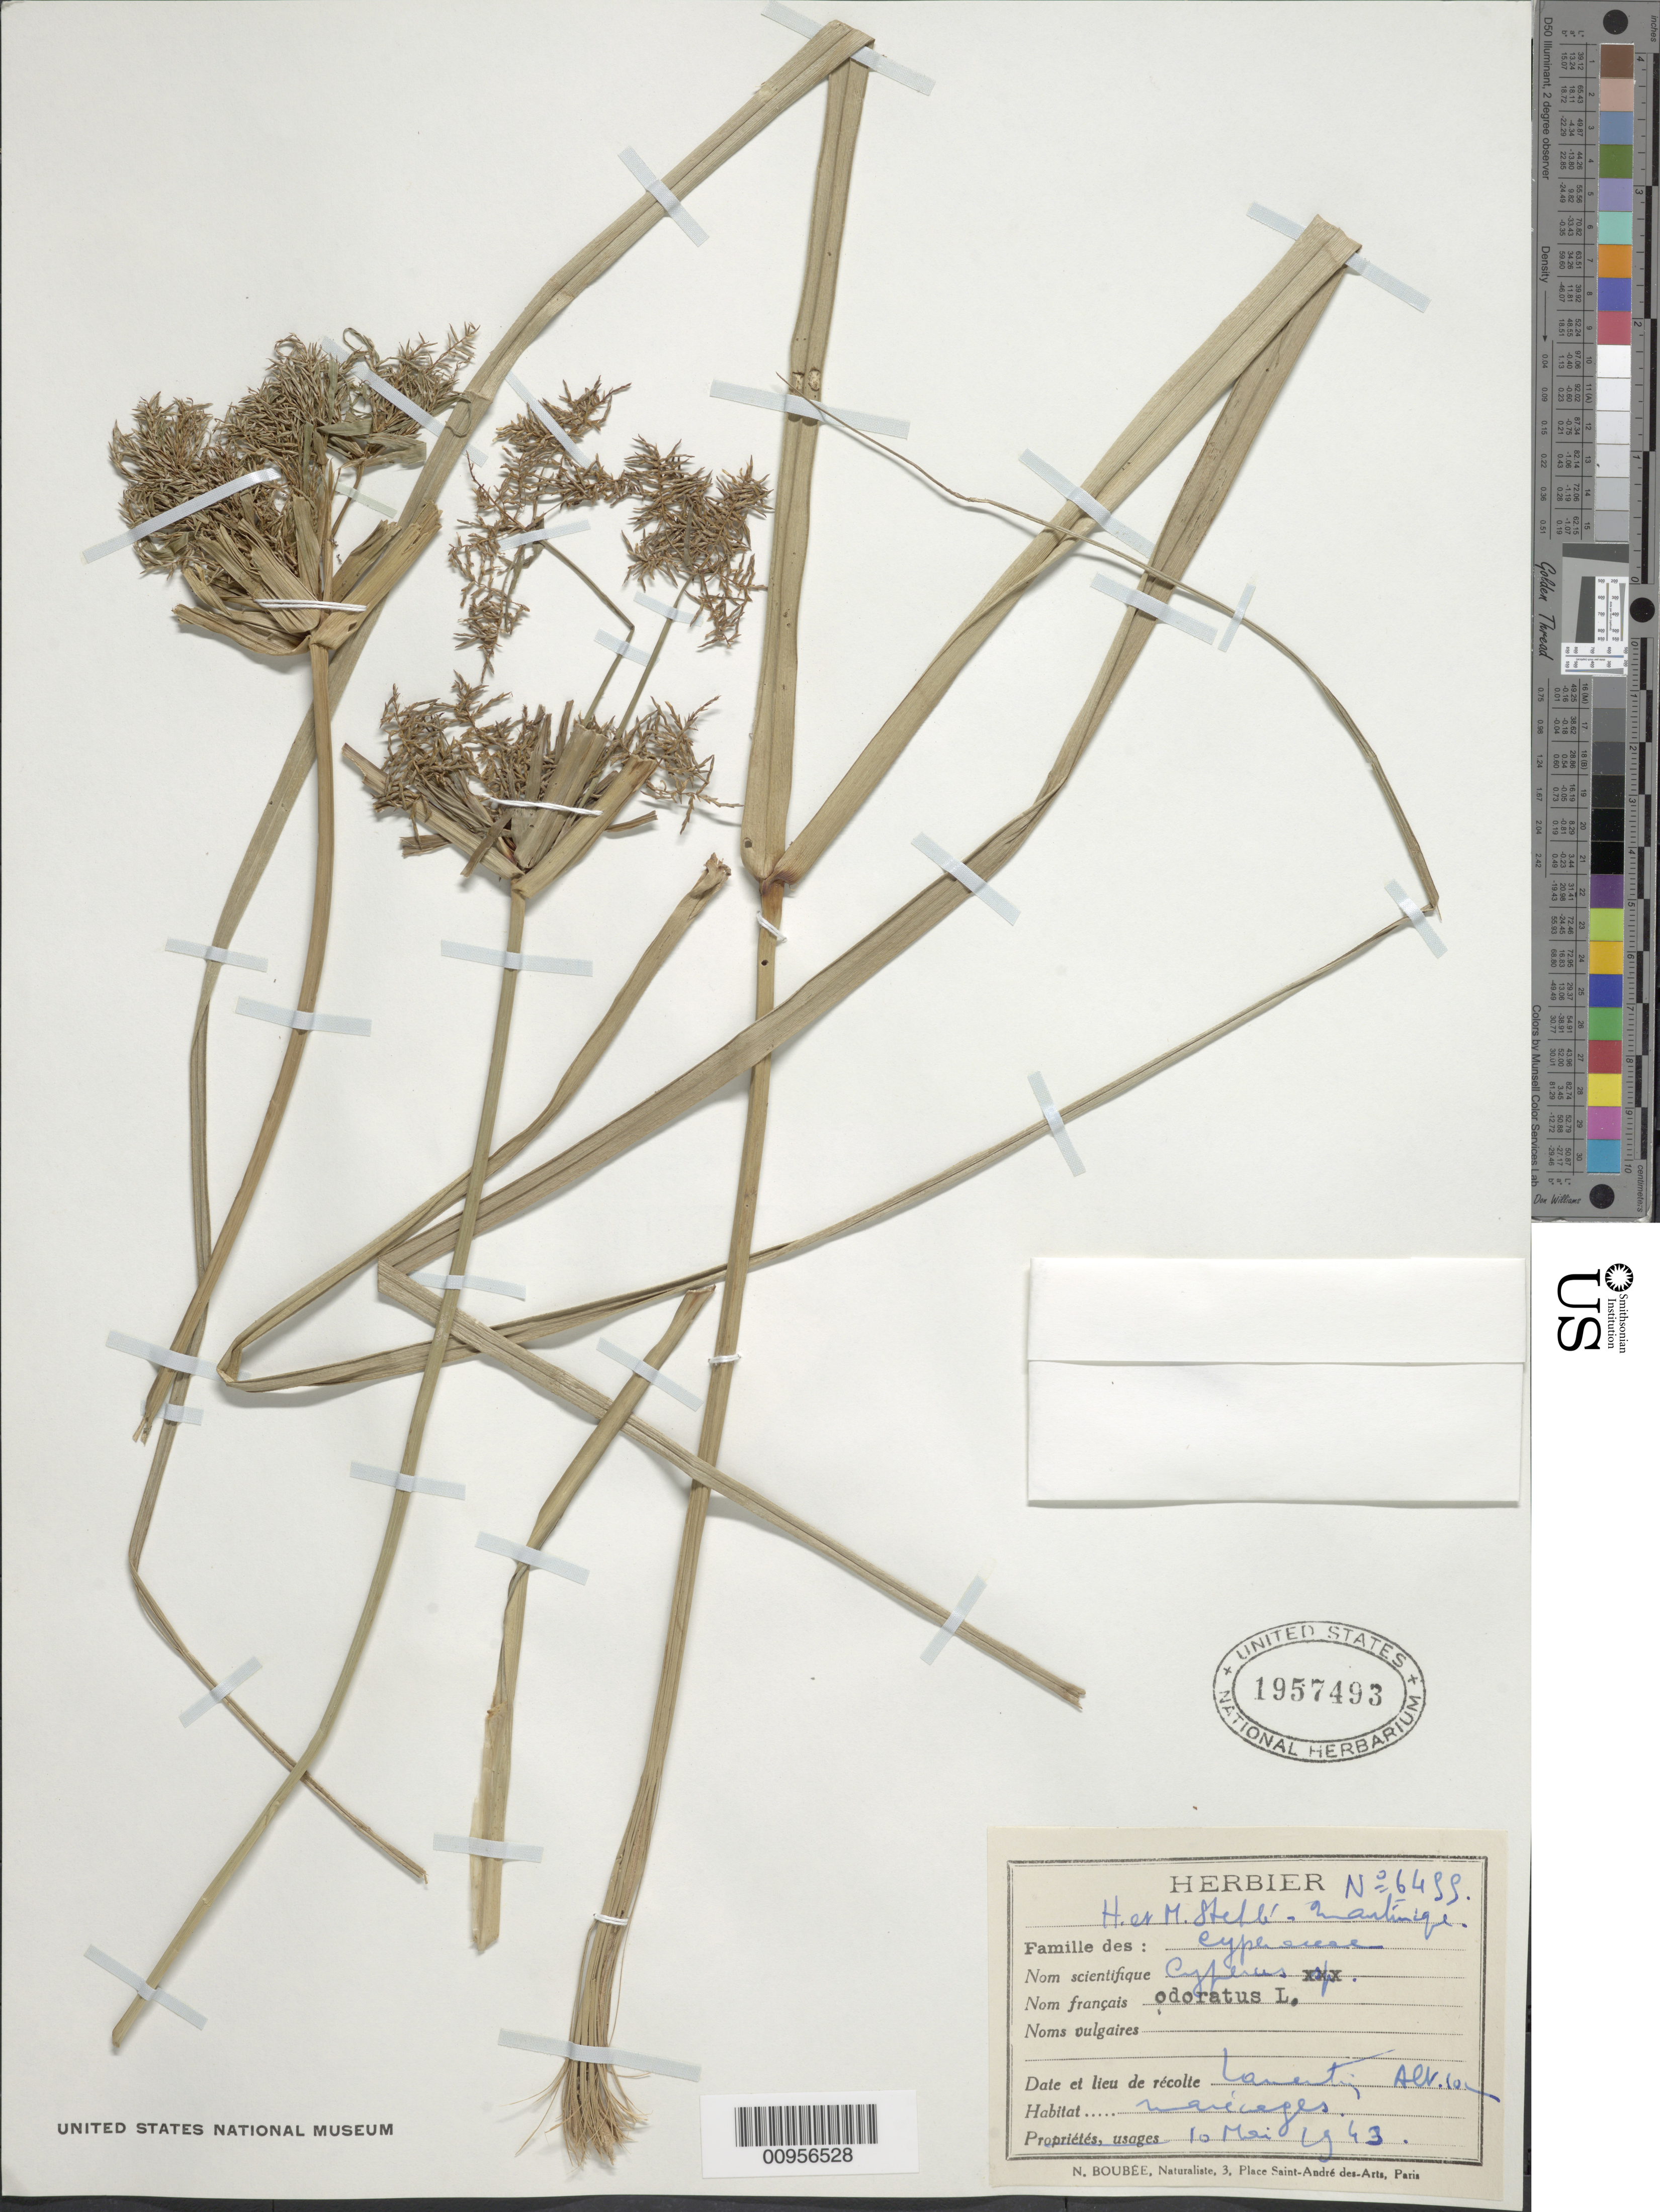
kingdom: Plantae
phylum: Tracheophyta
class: Liliopsida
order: Poales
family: Cyperaceae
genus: Cyperus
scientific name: Cyperus odoratus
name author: L.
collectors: H. Stehlé & M. Stehlé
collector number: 6455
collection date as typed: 10 May 1943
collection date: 1943-05-10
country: Martinique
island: Martinique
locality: Lamentin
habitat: Marécages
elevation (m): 10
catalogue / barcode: US 1957493